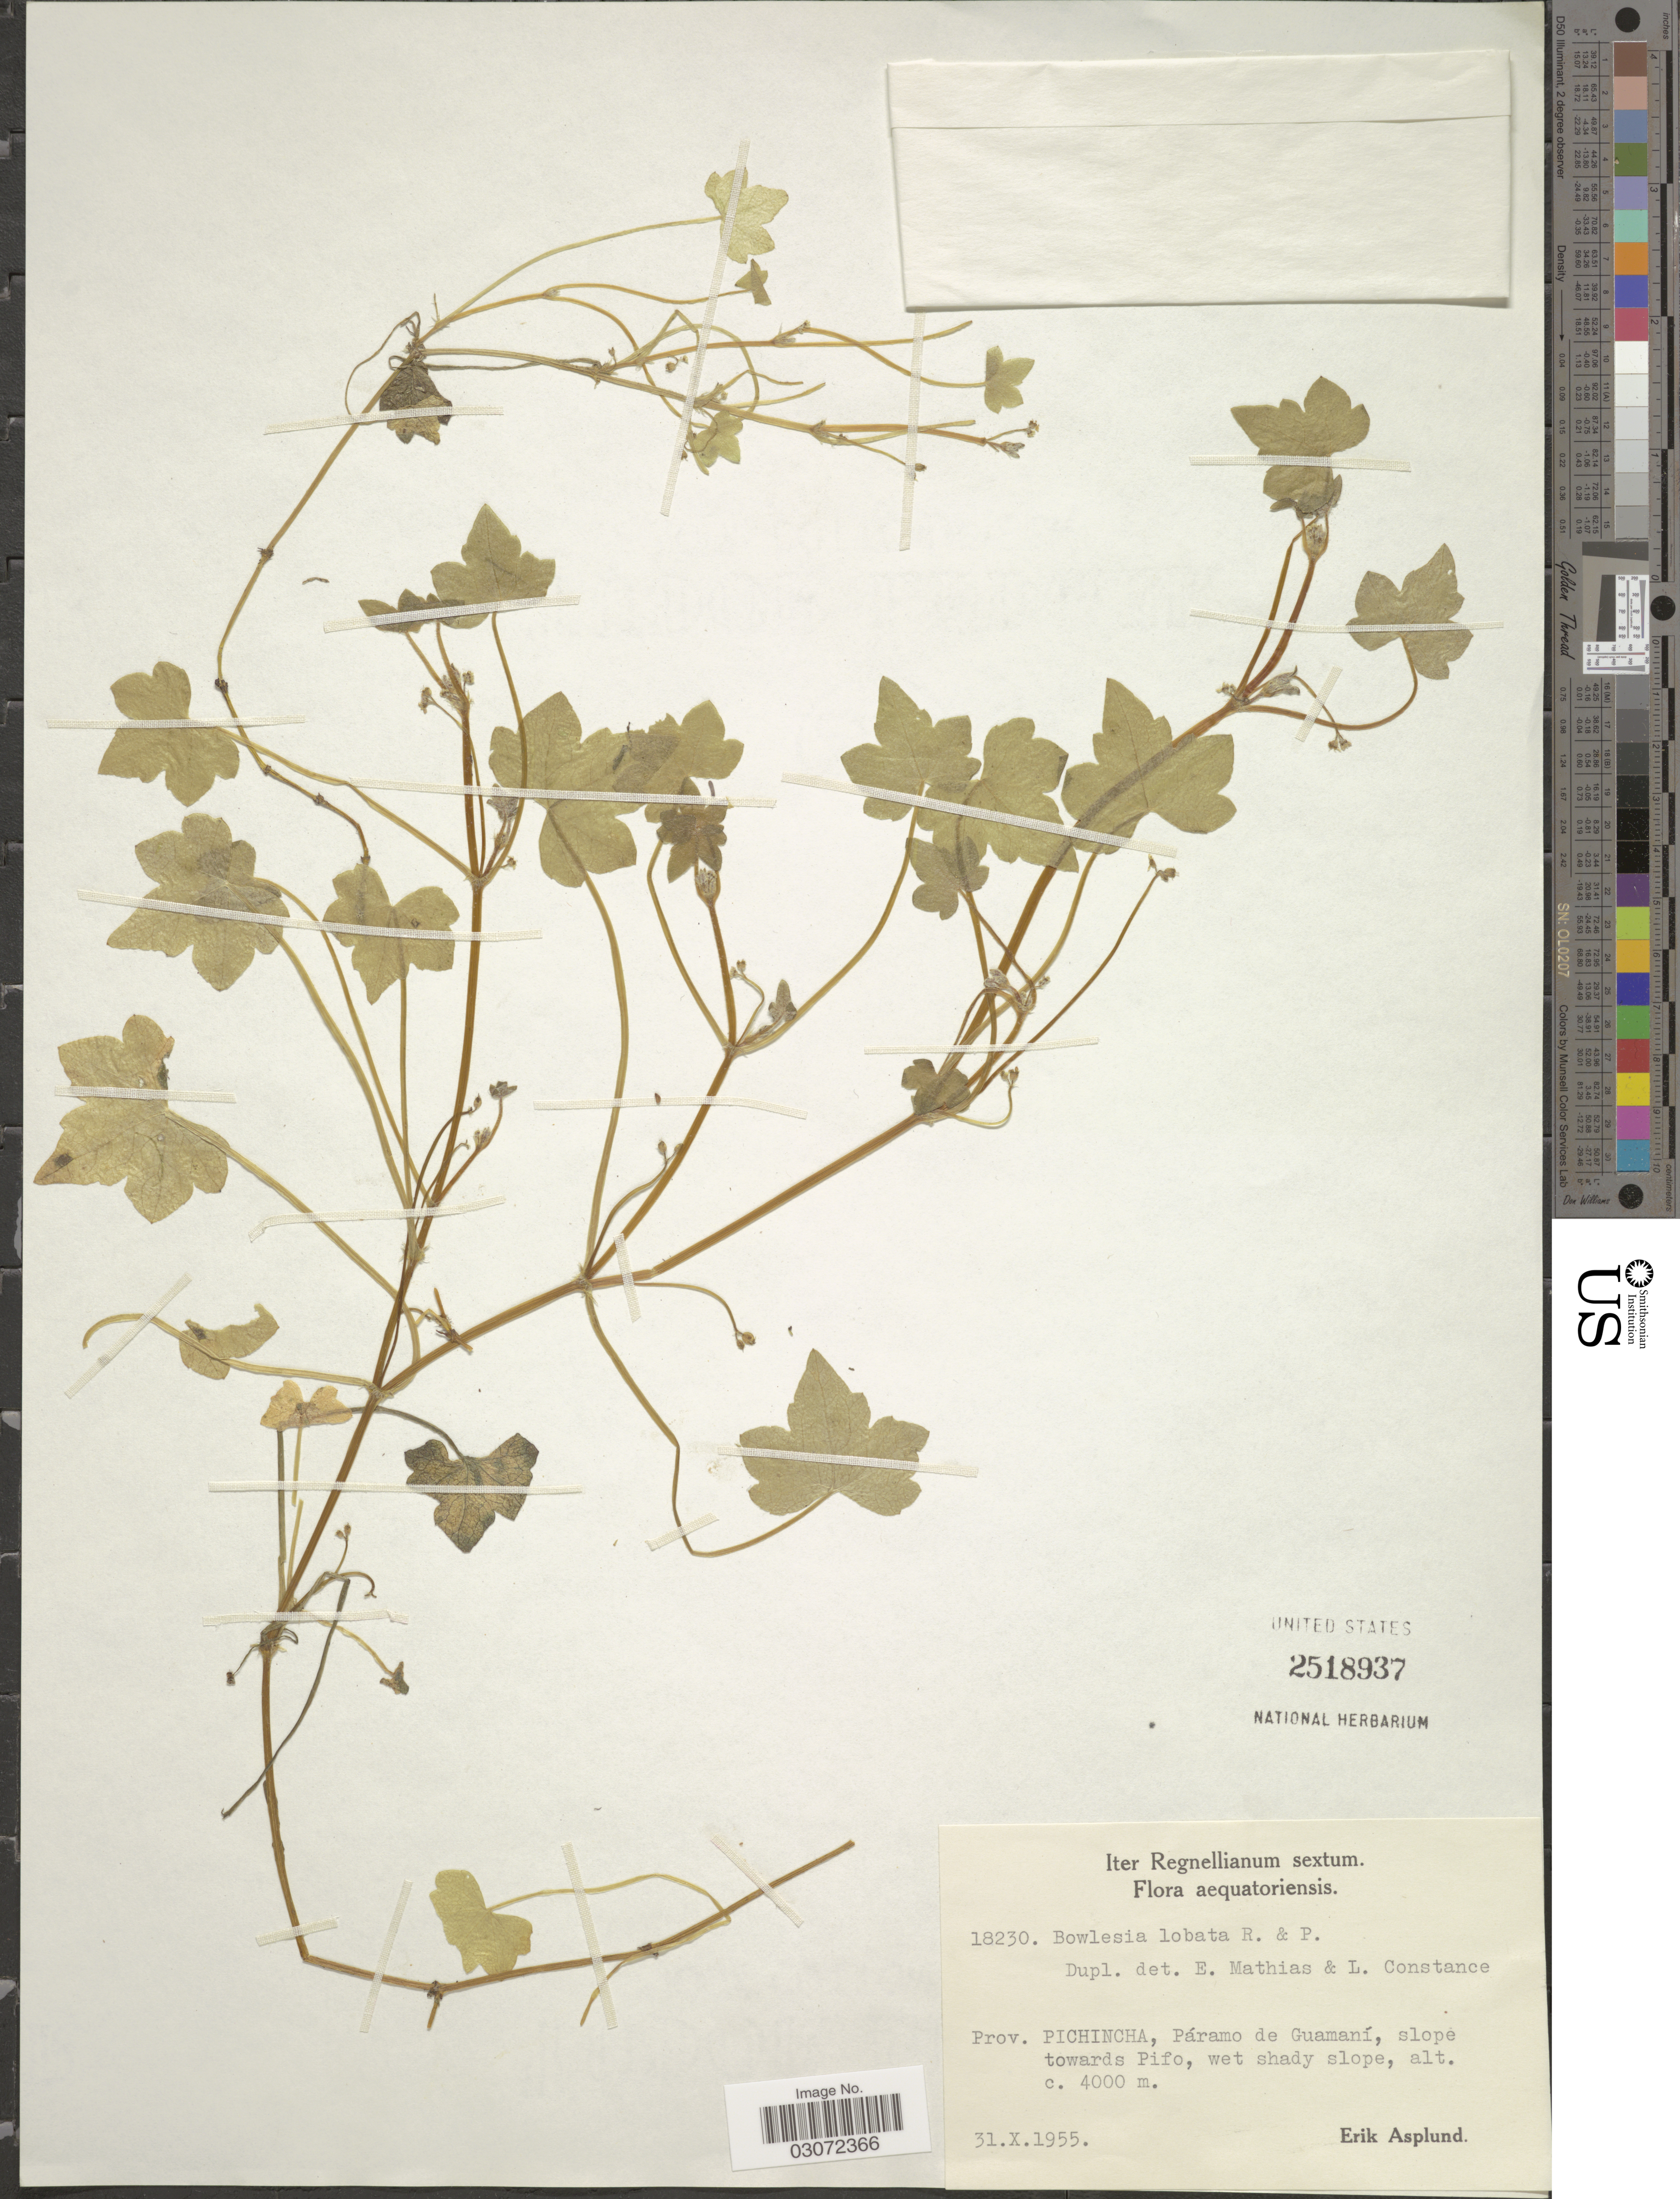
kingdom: Plantae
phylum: Tracheophyta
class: Magnoliopsida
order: Apiales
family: Apiaceae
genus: Bowlesia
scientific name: Bowlesia lobata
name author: Ruiz & Pav.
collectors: E. Asplund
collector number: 18230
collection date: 1955-10-31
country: Ecuador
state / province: Pichincha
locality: Páramo de Guamaní, slope towards Pifo, wet shady slope.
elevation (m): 4000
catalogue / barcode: US 2518937